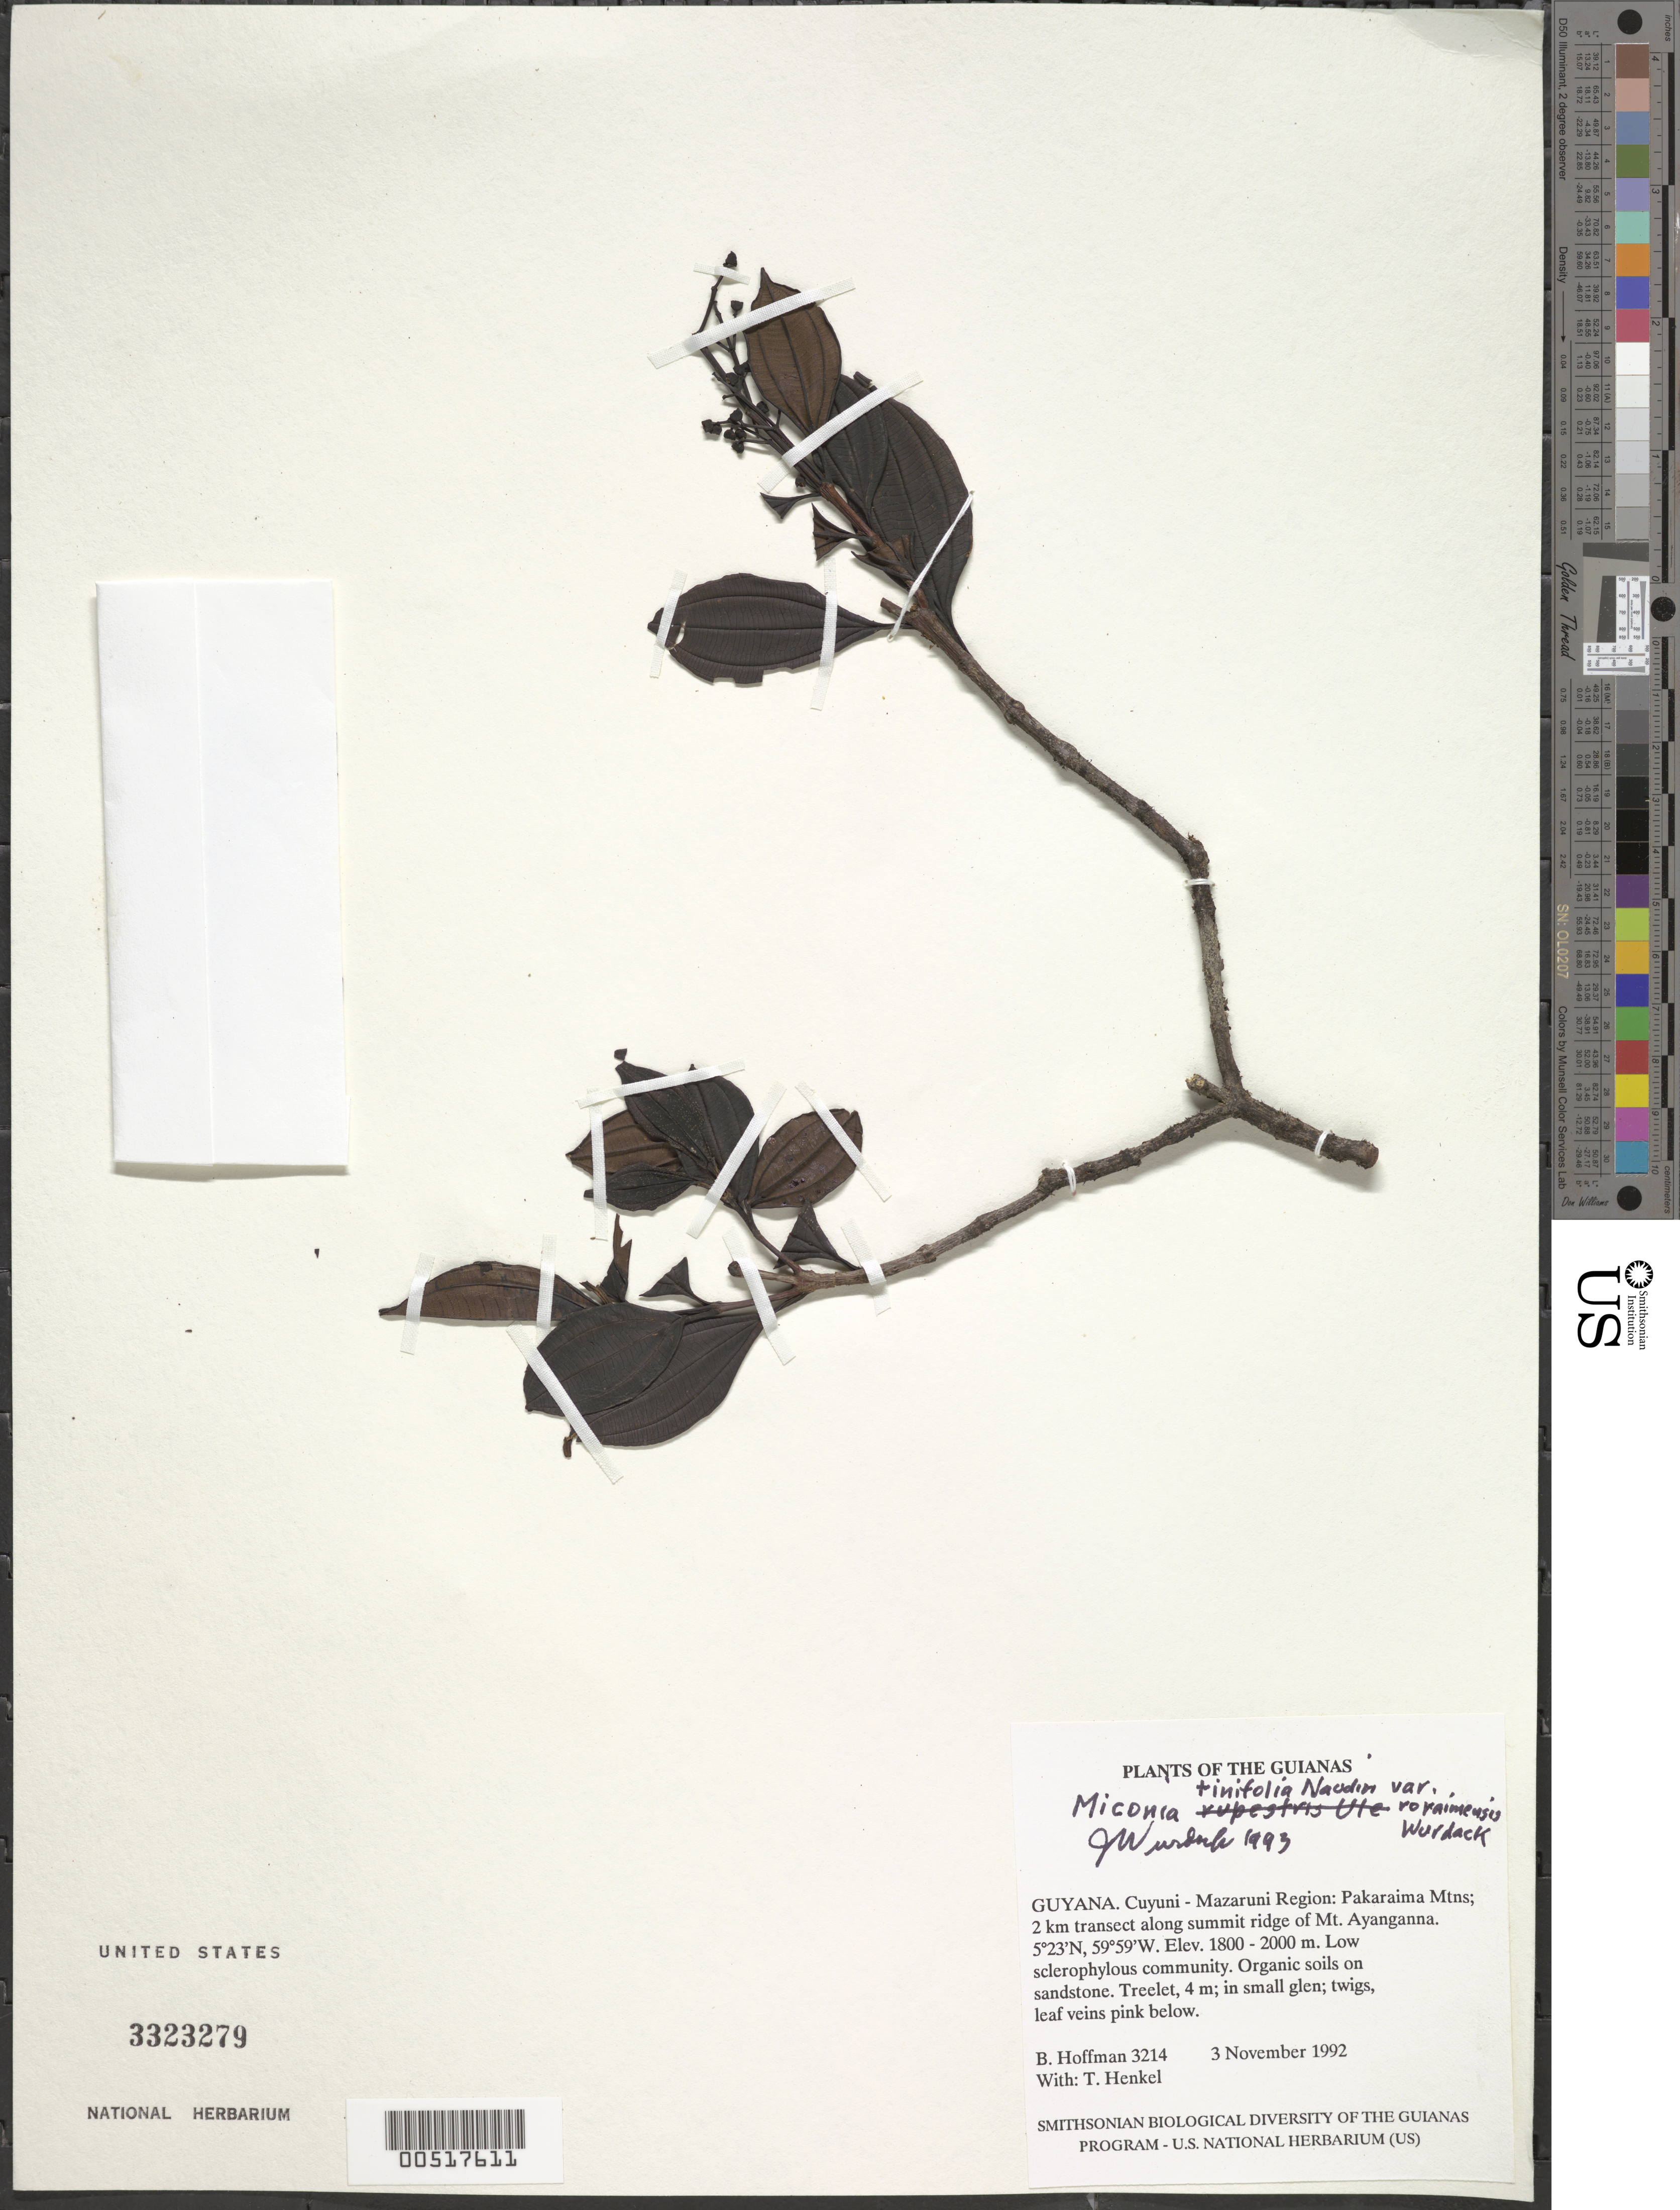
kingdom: Plantae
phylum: Tracheophyta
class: Magnoliopsida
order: Myrtales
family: Melastomataceae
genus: Miconia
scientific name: Miconia tinifolia var. roraimensis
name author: Wurdack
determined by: Wurdack, John J., (US), US (UNITED STATES)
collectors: B. Hoffman & T. Henkel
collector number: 3214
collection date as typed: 3 November 1992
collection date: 1992-11-03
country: Guyana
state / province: Cuyuni-Mazaruni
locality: Pakaraima Mountains; 2 km transect along summit ridge of Mt. Ayanganna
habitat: Low sclerophylous community. Organic soils on sandstone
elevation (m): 1800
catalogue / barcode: US 3323279